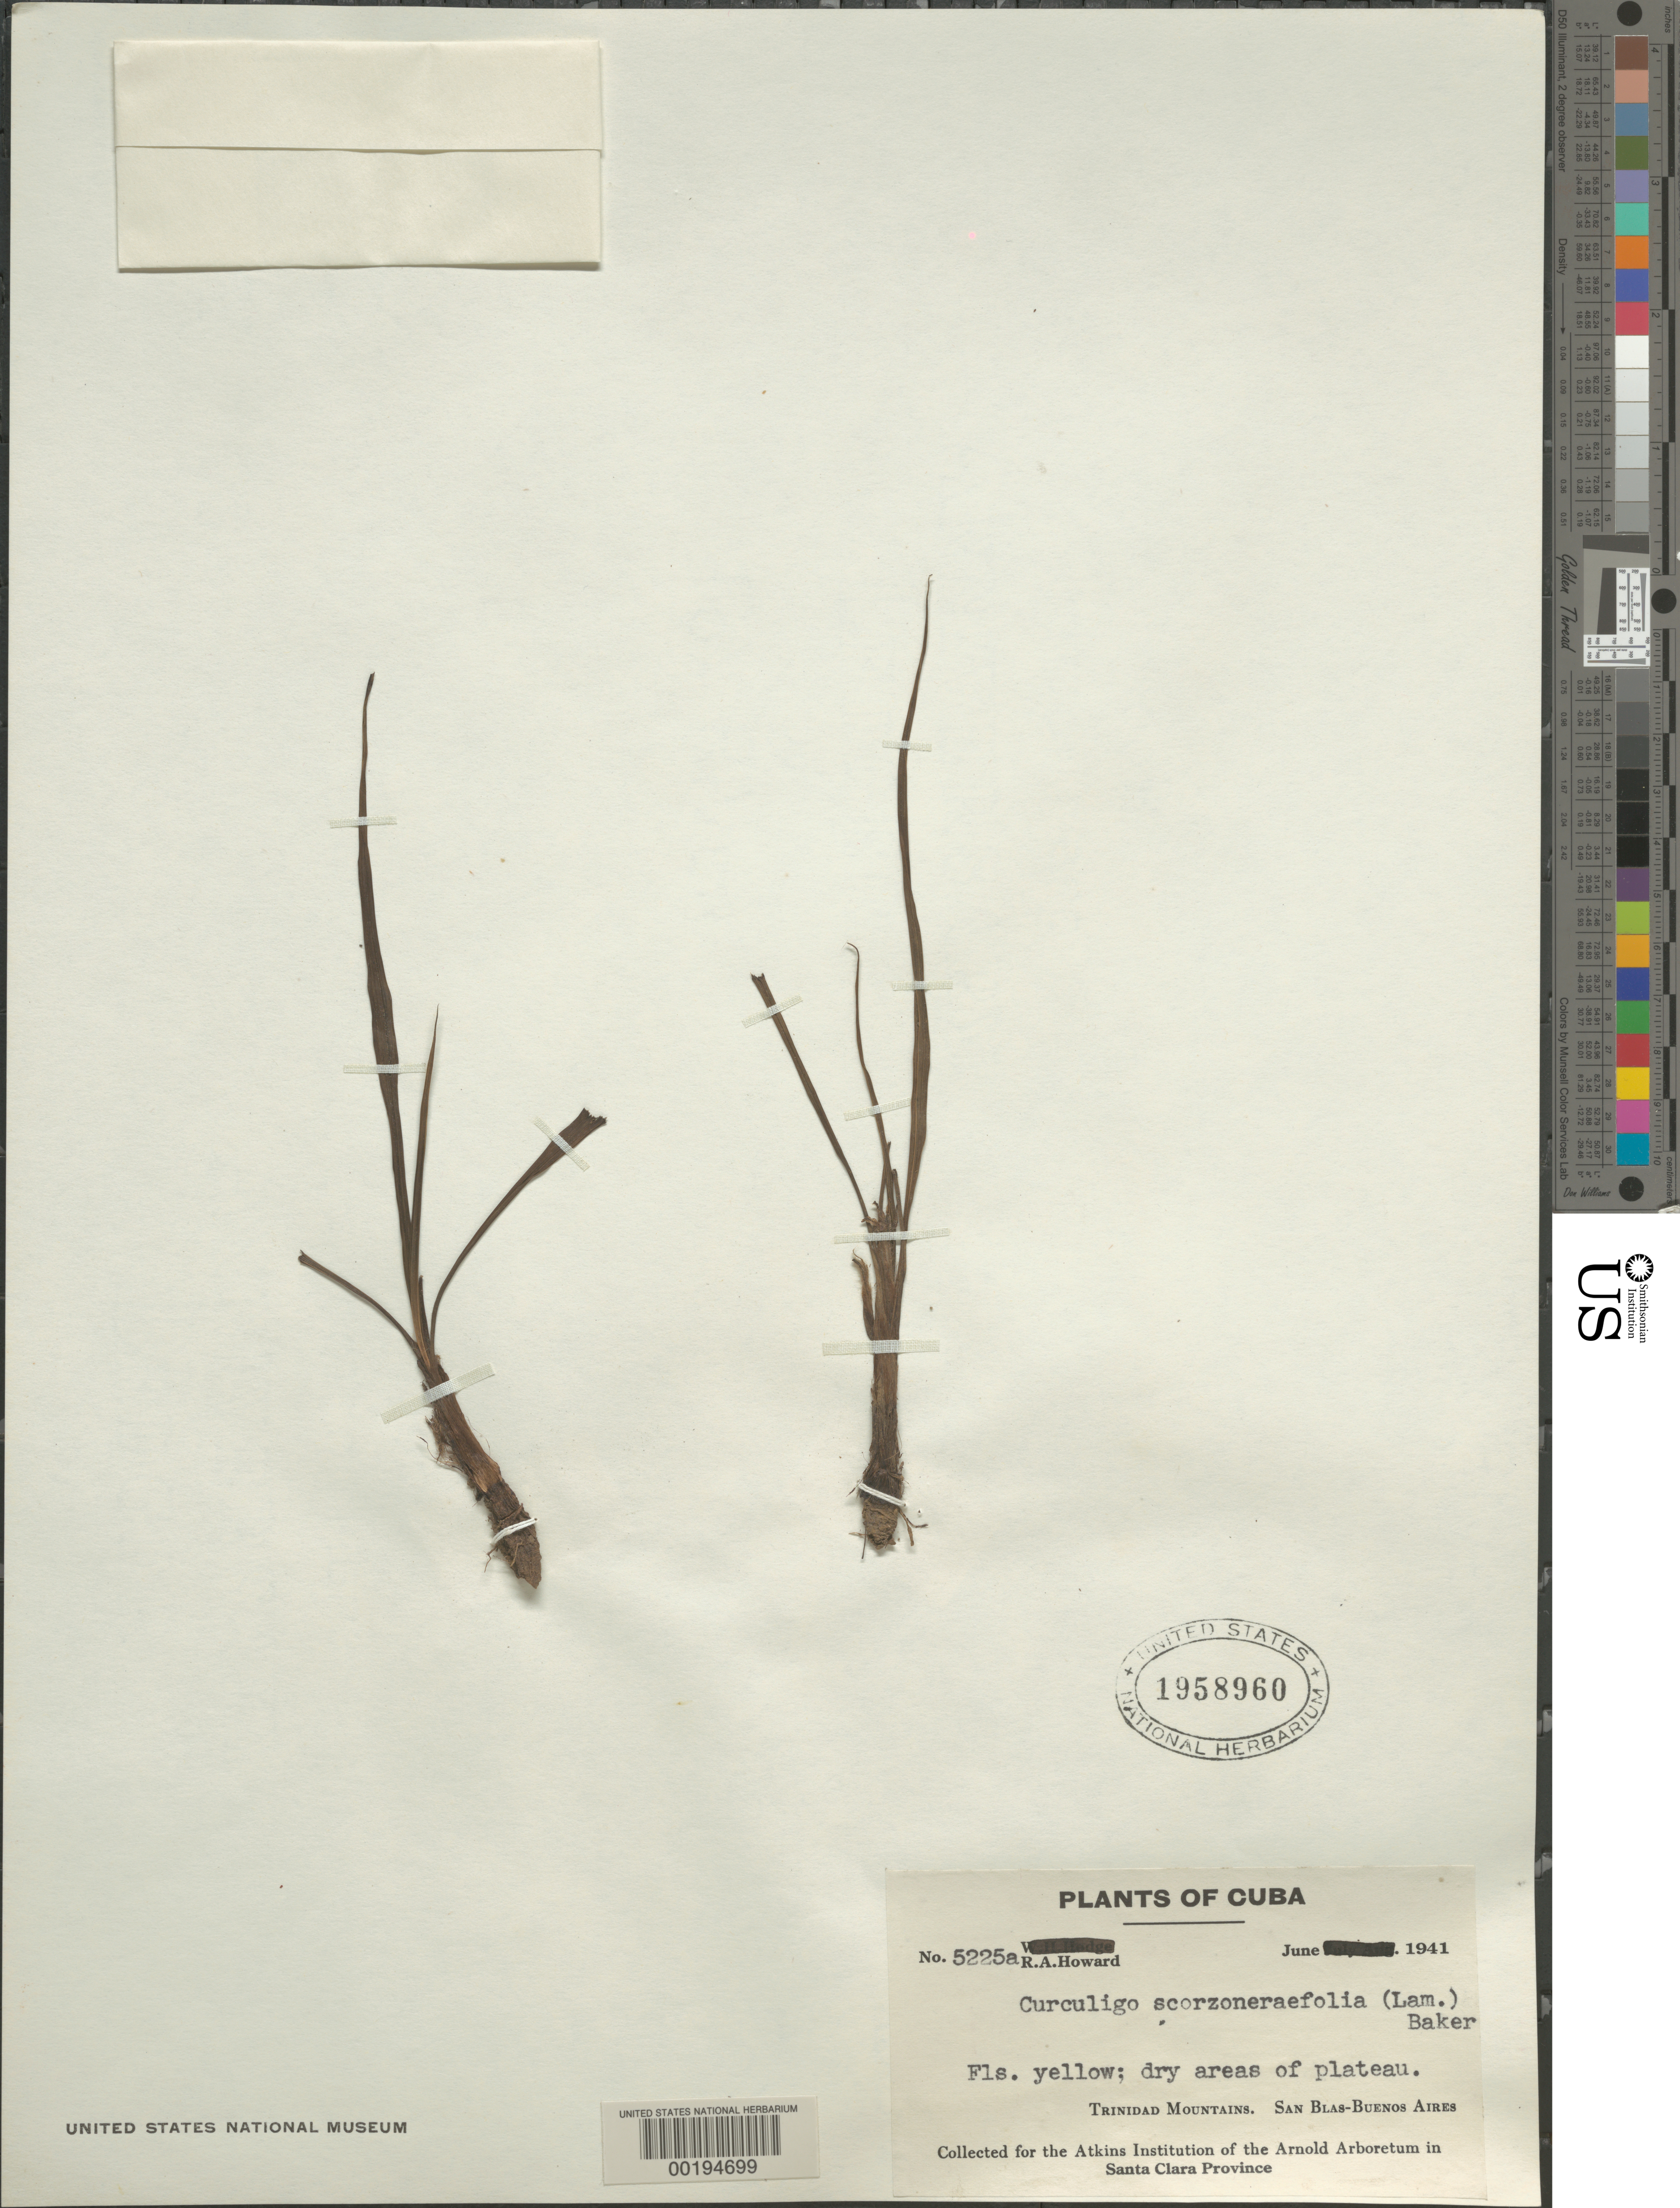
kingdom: Plantae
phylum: Tracheophyta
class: Liliopsida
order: Asparagales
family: Hypoxidaceae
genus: Curculigo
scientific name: Curculigo scorzonerifolia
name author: (Lam.) Baker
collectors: R. A. Howard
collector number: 5225a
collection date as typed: Jun 1941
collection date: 1941-06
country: Cuba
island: Greater Antilles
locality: Trinidad Mountains; San Blas - Buenos Aires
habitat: Dry areas of plateau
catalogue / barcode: US 1958960